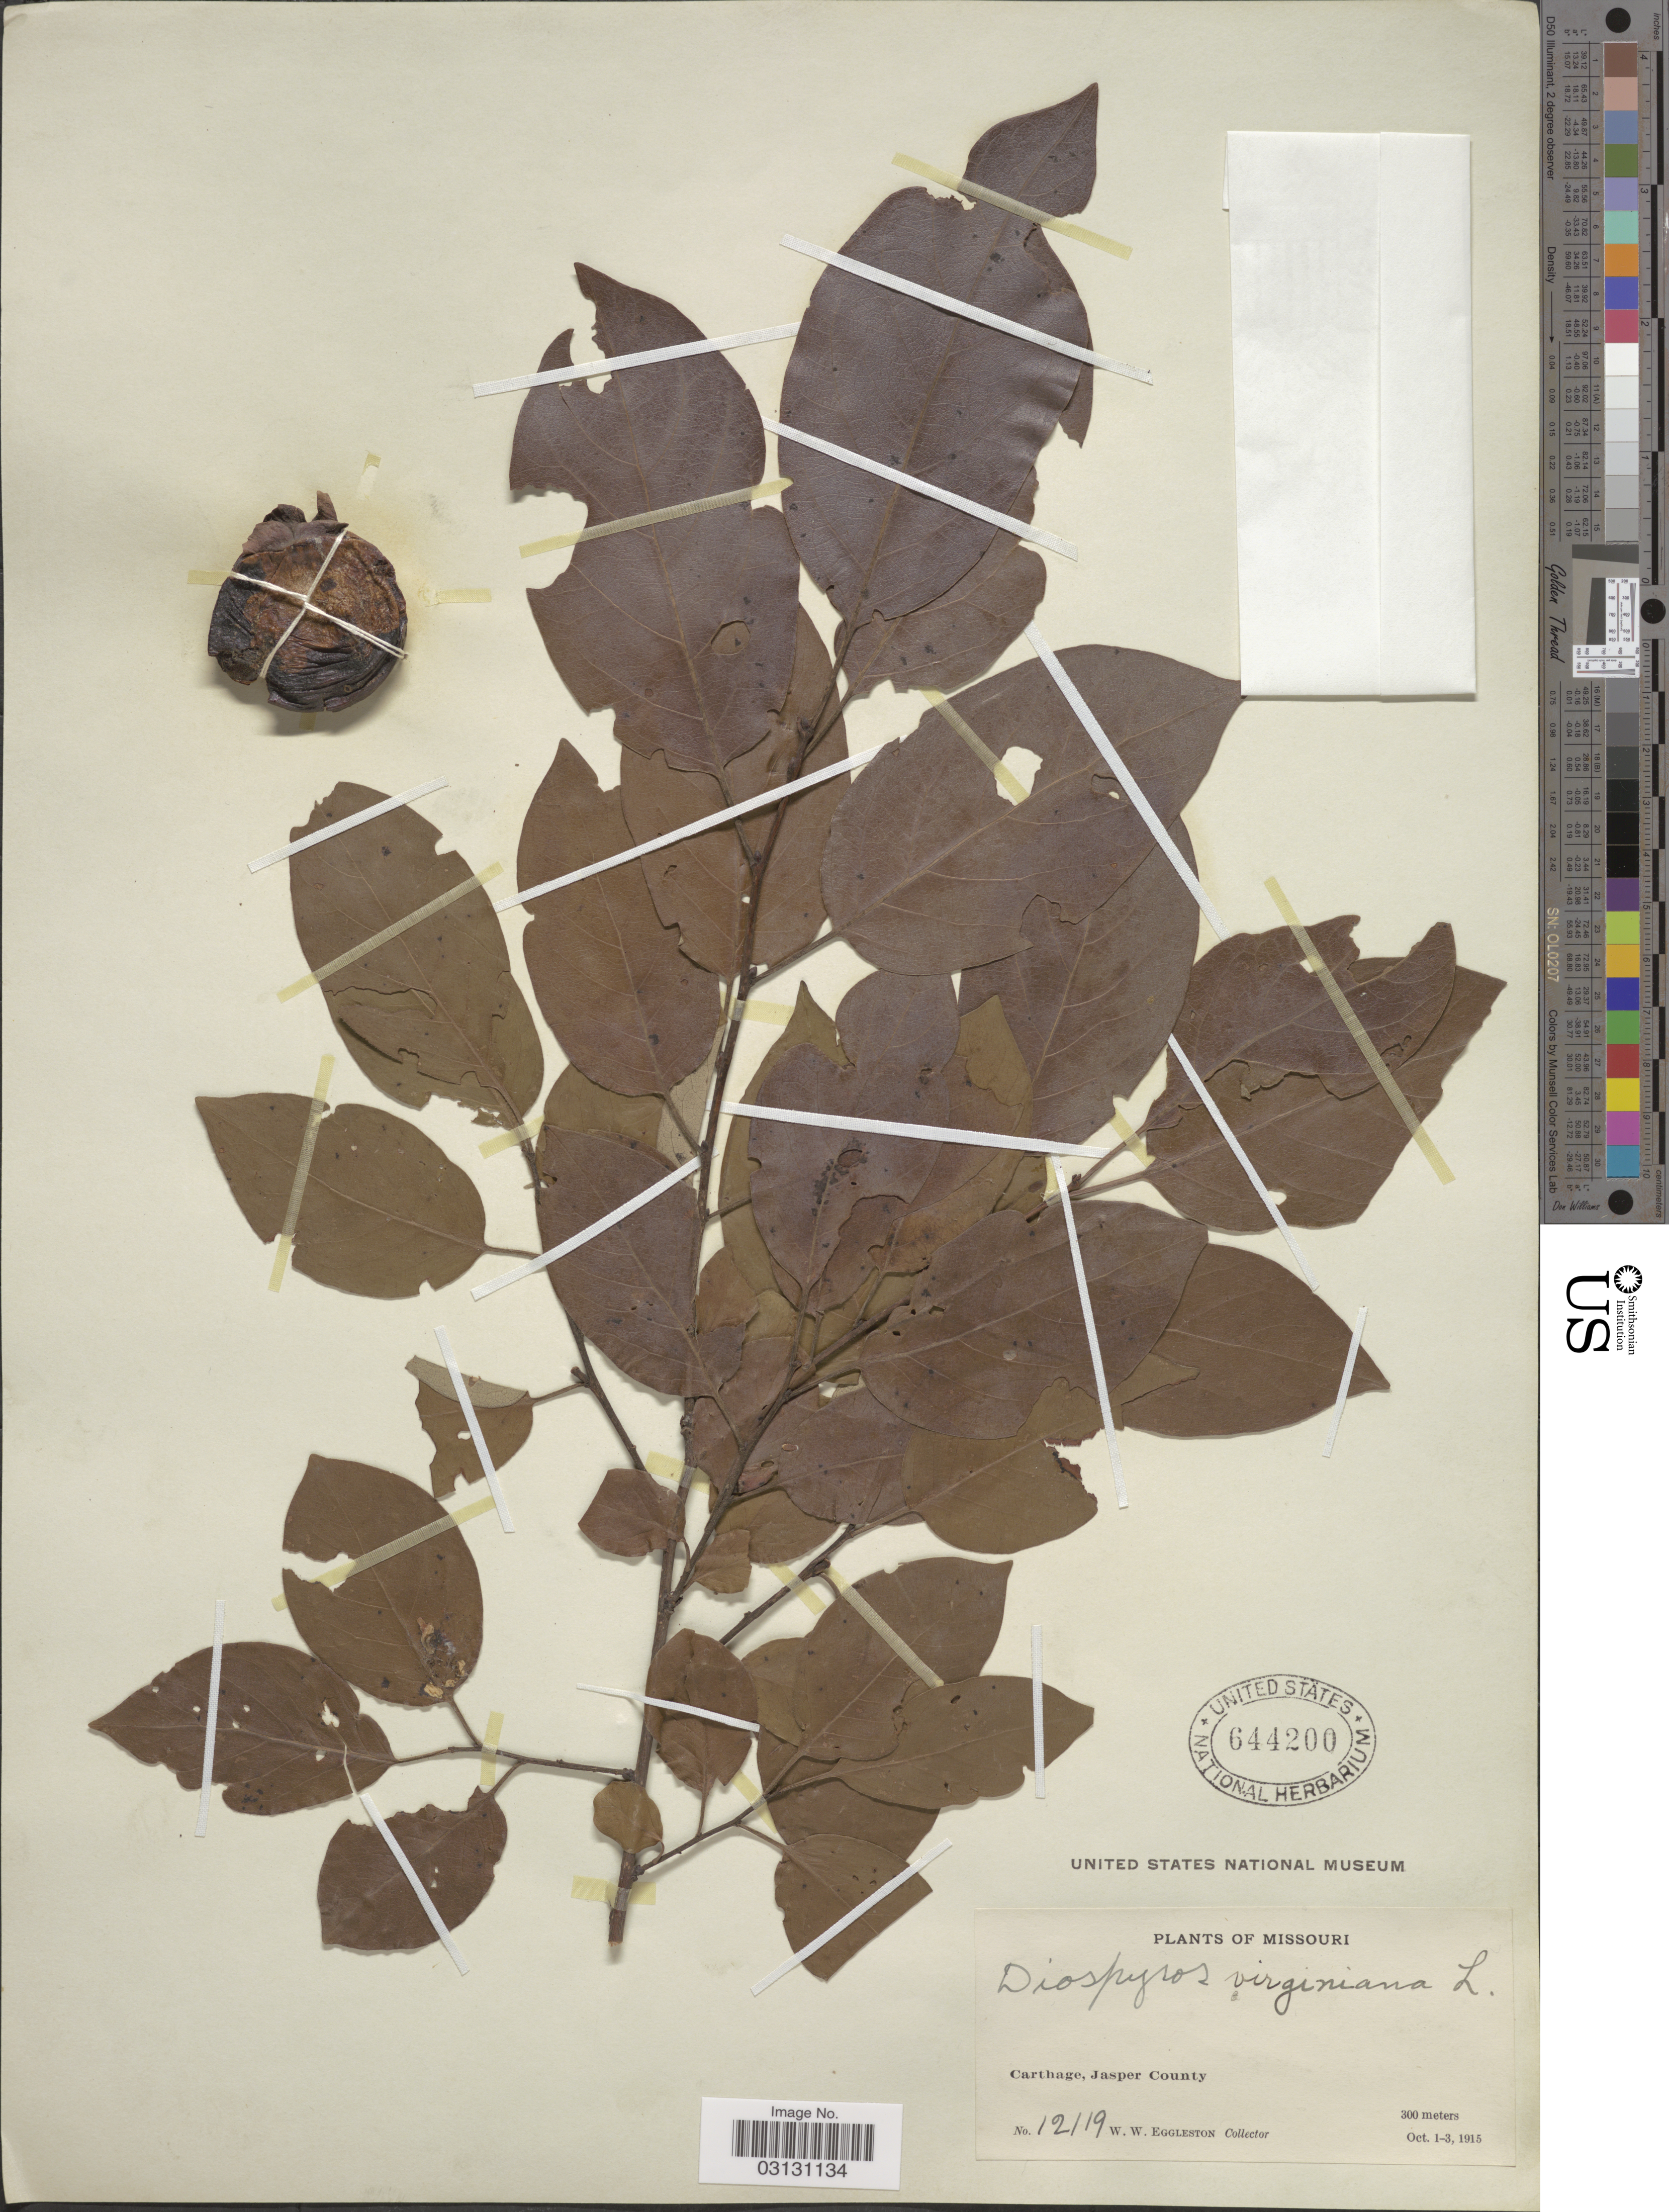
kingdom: Plantae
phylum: Tracheophyta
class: Magnoliopsida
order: Ericales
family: Ebenaceae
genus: Diospyros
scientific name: Diospyros virginiana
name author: L.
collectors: W. W. Eggleston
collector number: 12119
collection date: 1915-10-01/1915-10-03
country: United States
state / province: Missouri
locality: Carthage, Jasper County.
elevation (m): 300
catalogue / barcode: US 644200